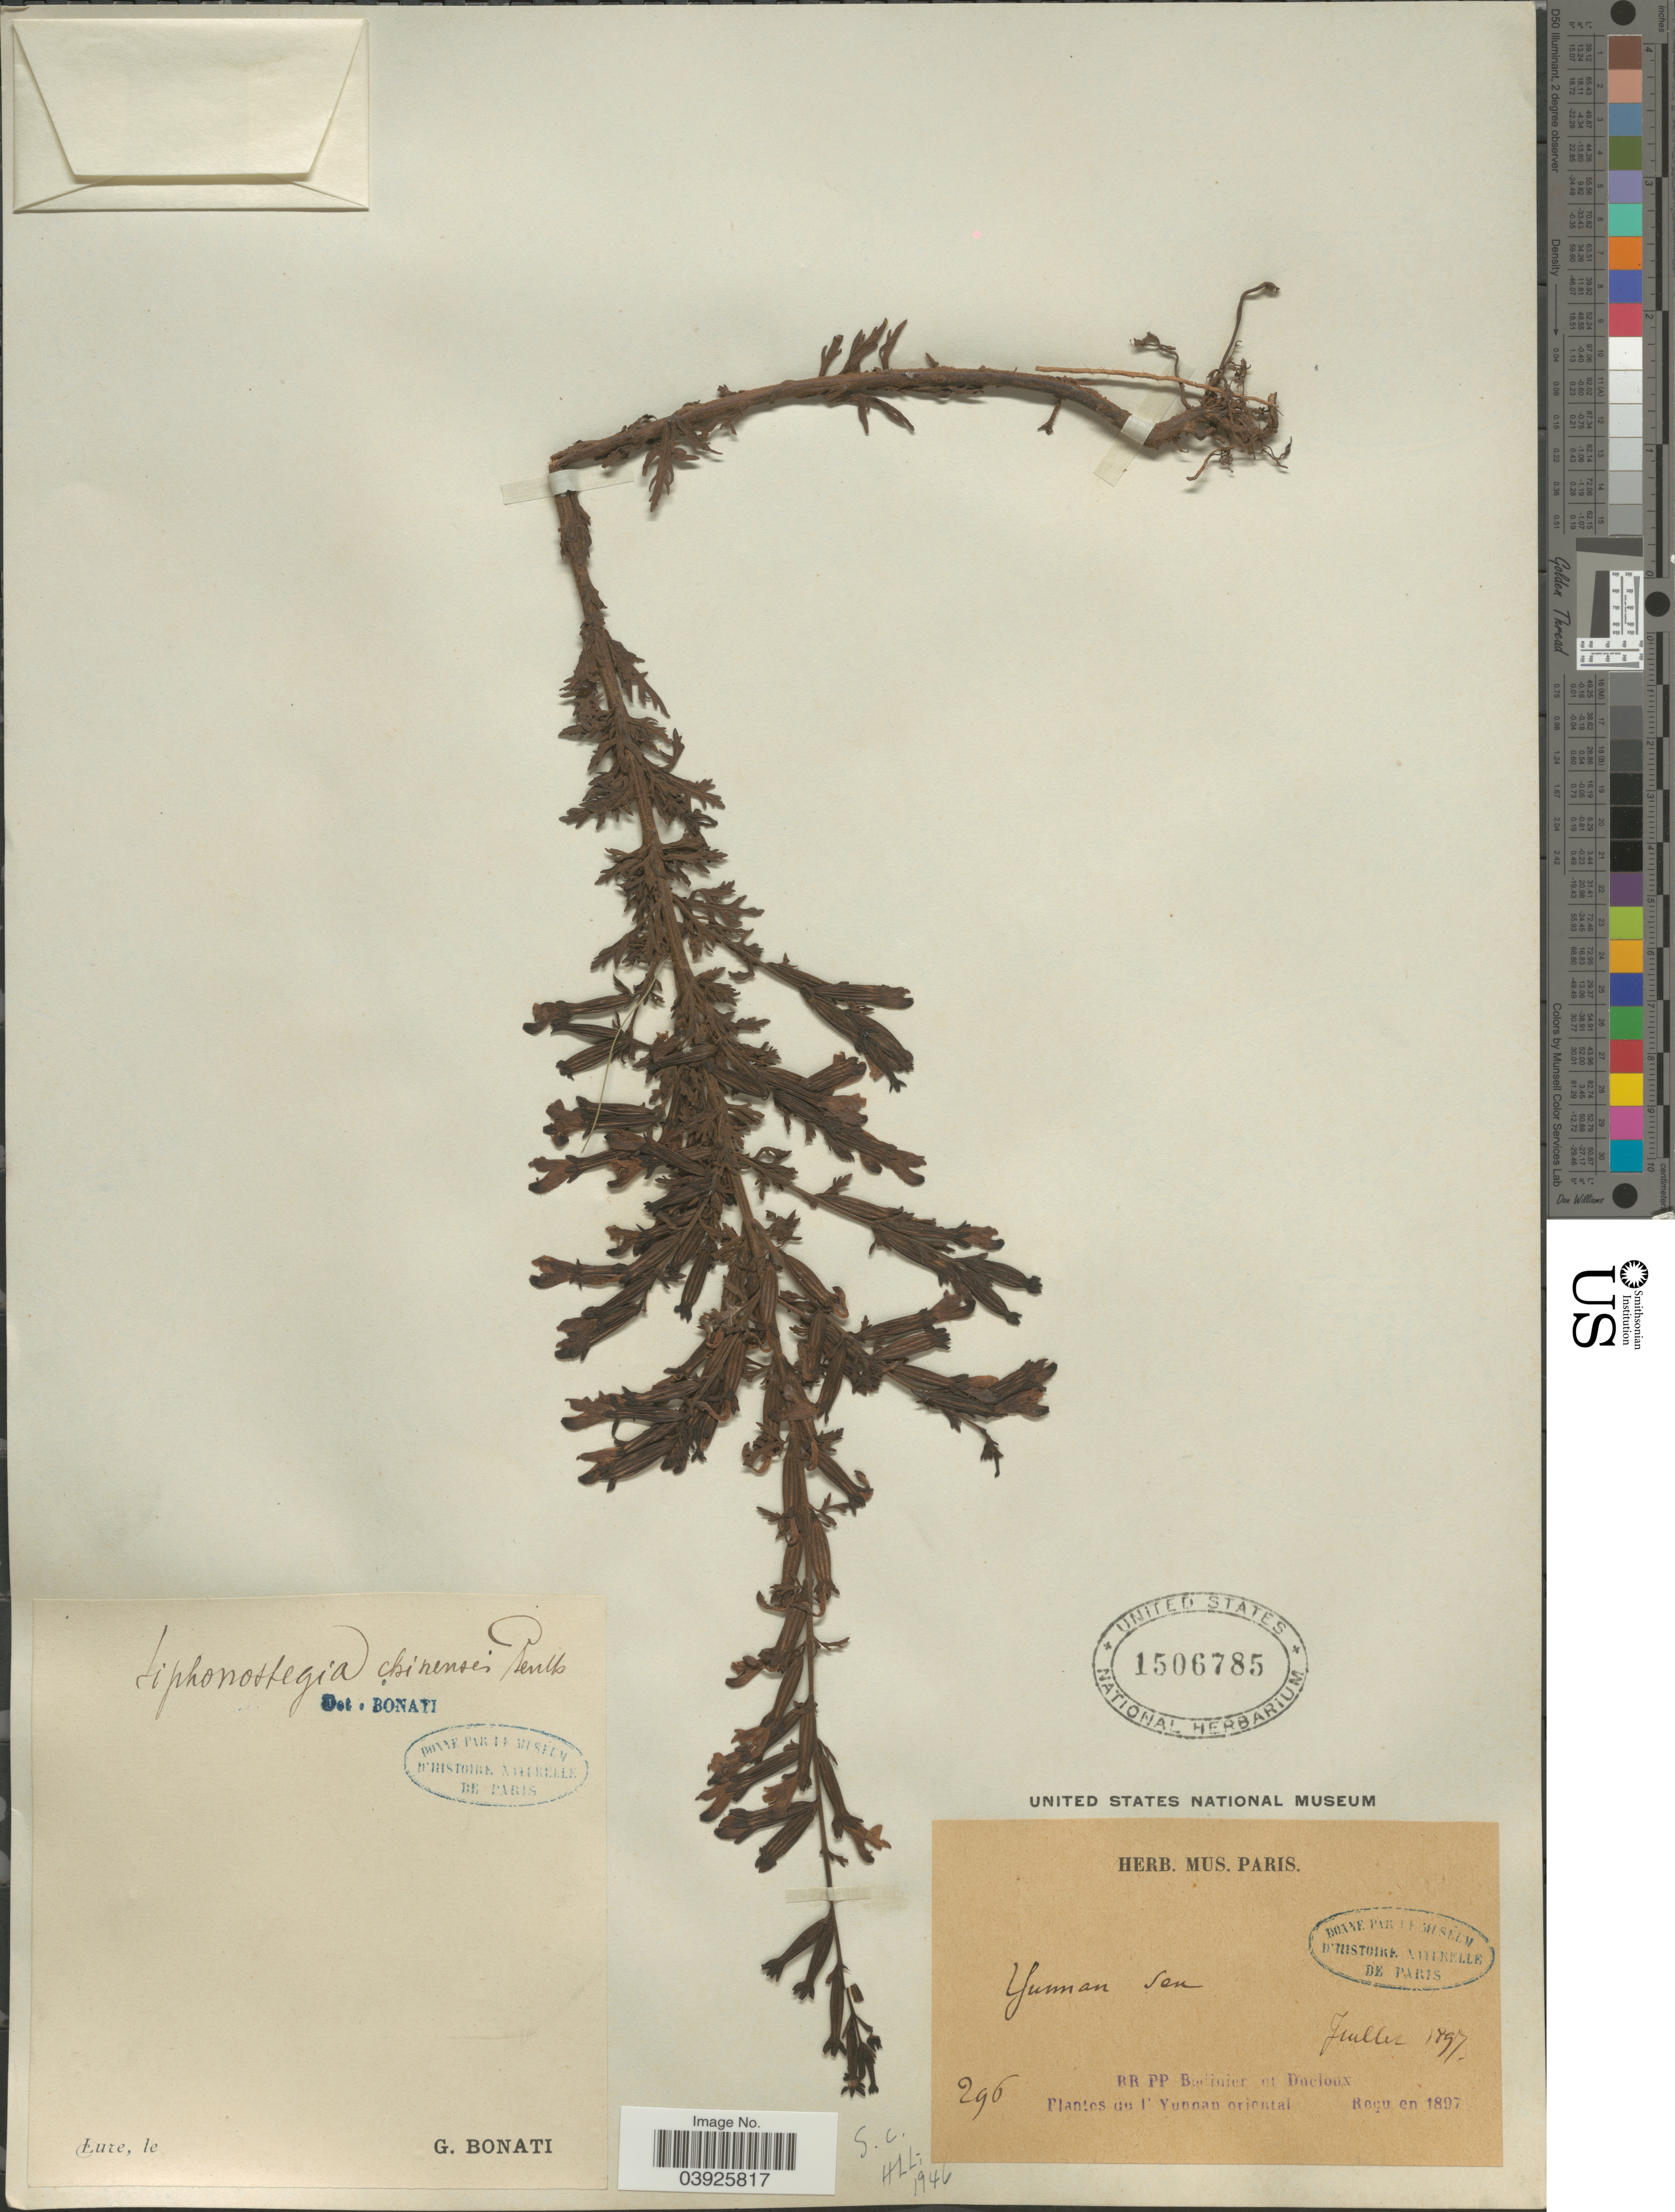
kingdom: Plantae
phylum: Tracheophyta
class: Magnoliopsida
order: Lamiales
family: Orobanchaceae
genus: Siphonostegia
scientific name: Siphonostegia chinensis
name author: Benth.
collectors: G. Bonati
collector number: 296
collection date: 1897-07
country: China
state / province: Yunnan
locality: Yunnan sen. BR PP B [illegible text]nier et Ducloux. De l' Yunnan oriental.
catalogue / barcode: US 1506785